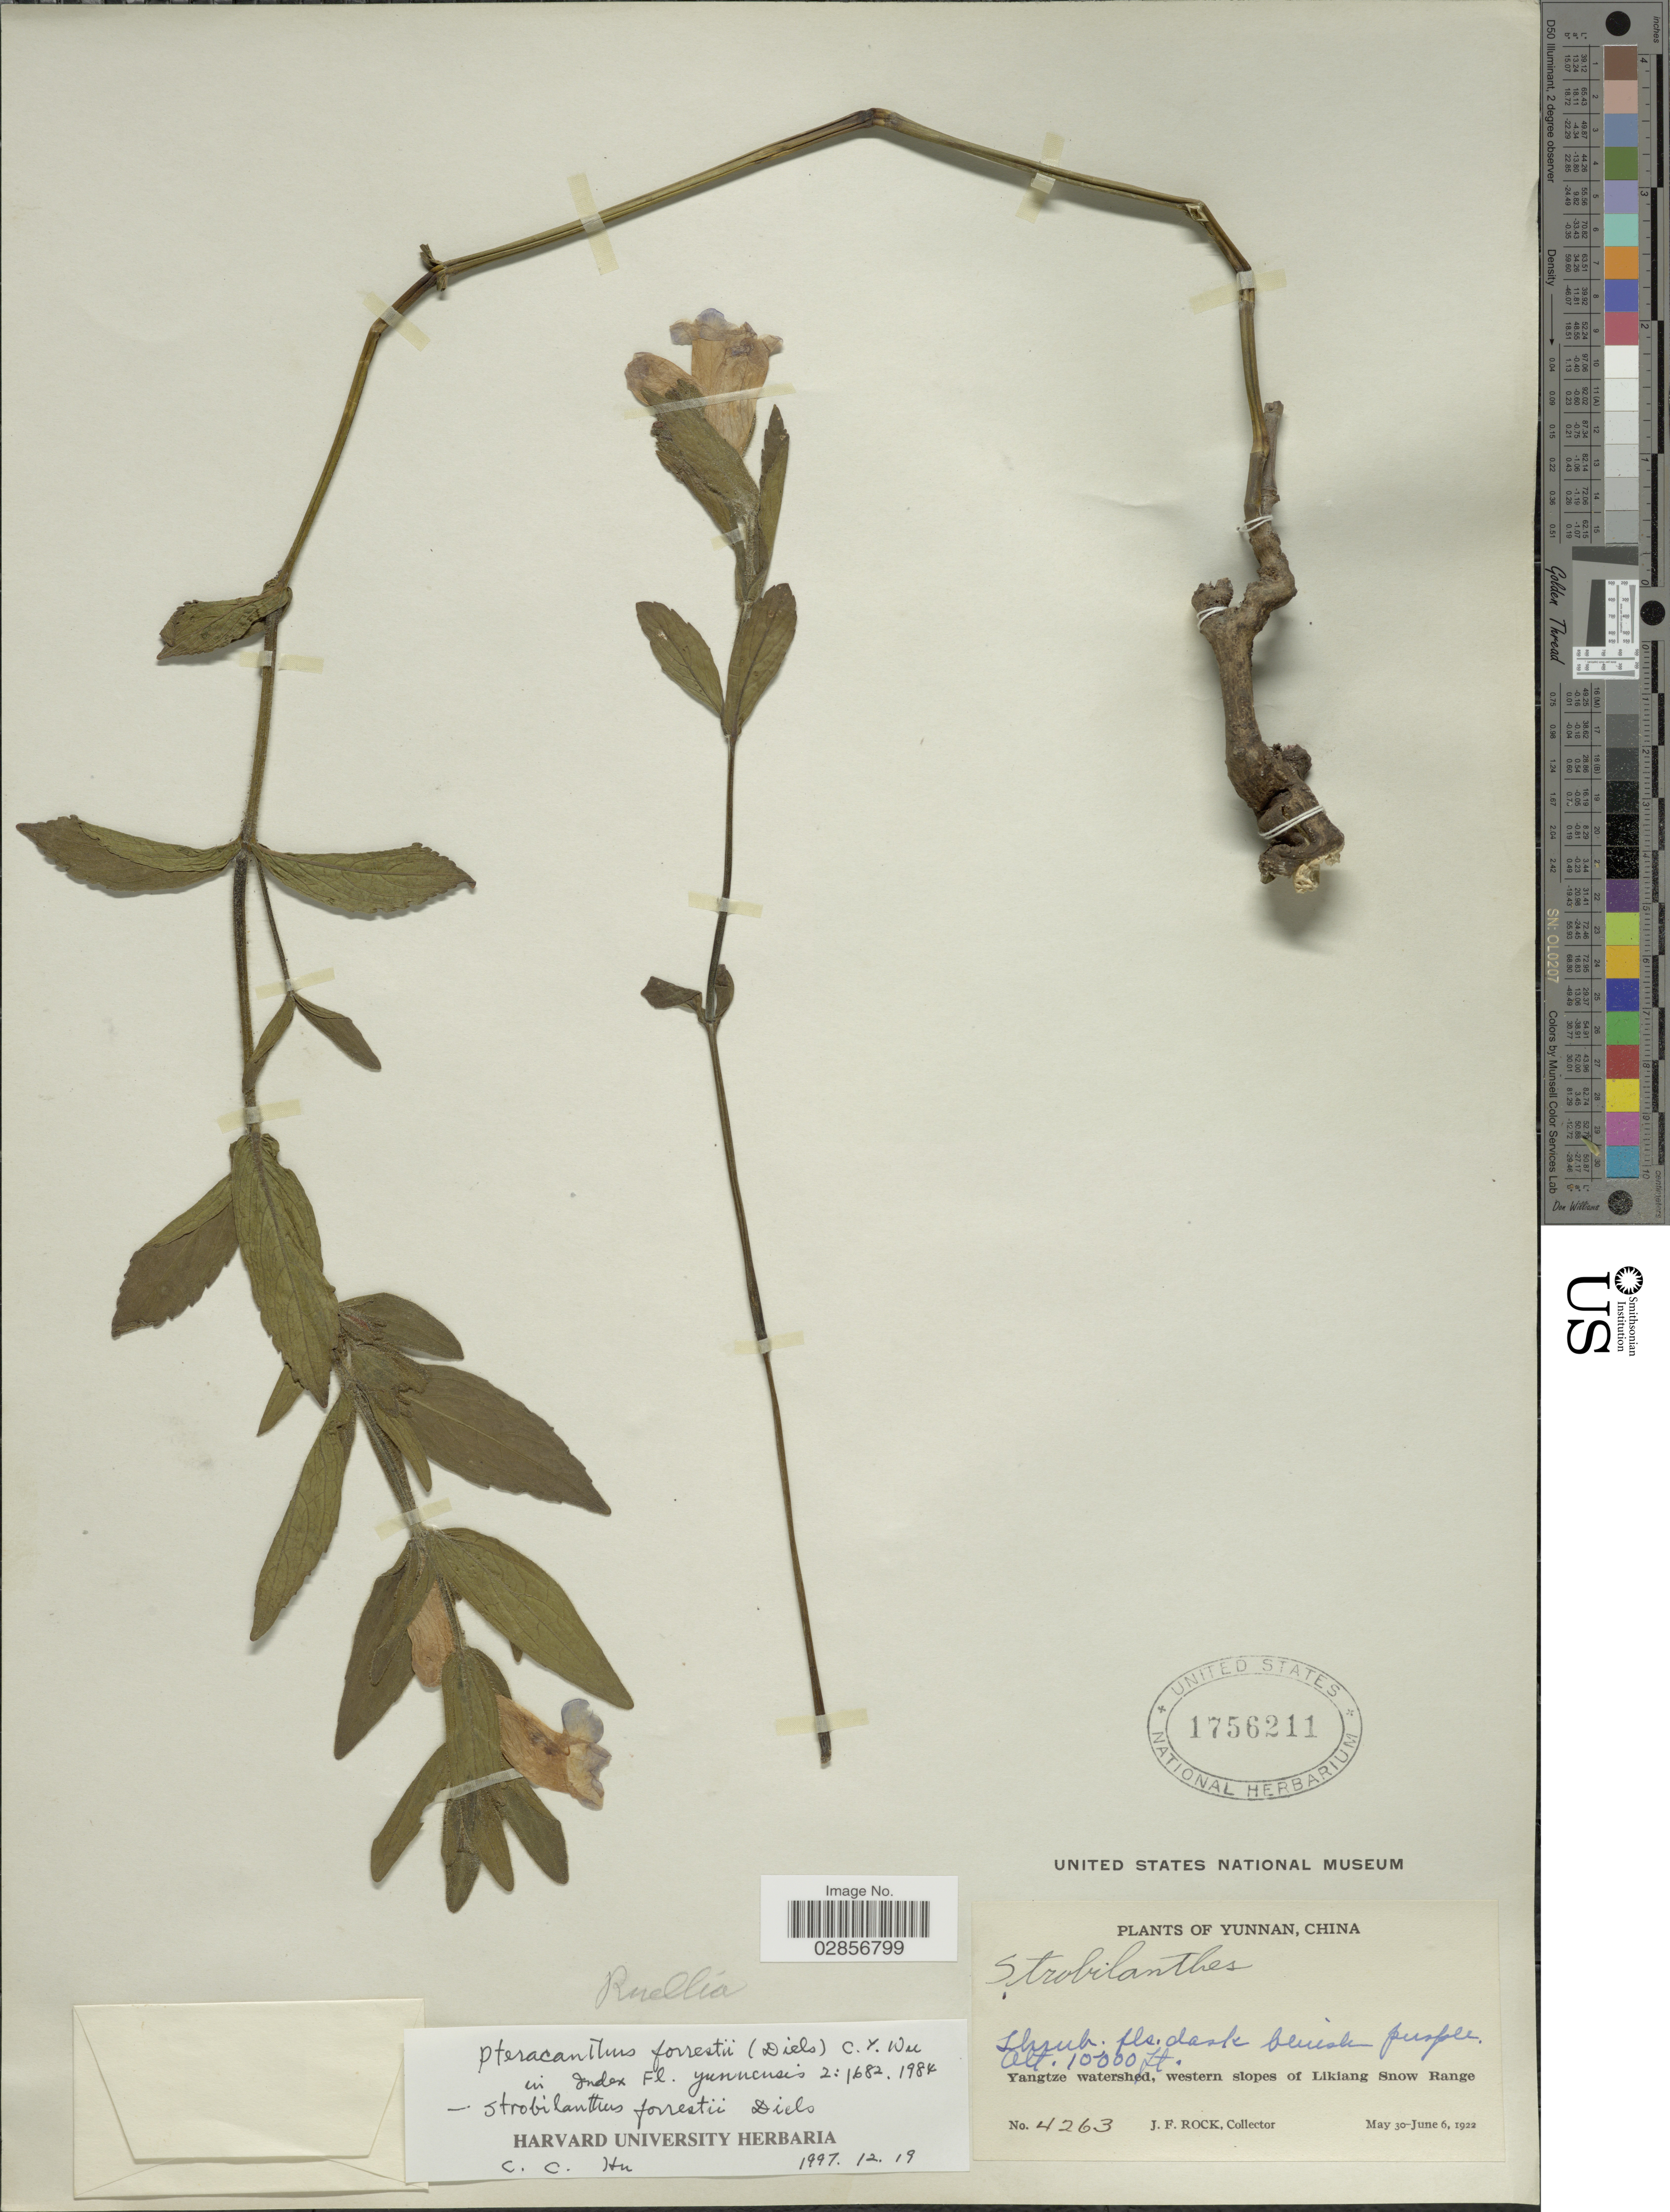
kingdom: Plantae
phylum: Tracheophyta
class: Magnoliopsida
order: Lamiales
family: Acanthaceae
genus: Pteracanthus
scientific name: Pteracanthus forrestii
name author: (Diels) H.B. Cui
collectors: J. Rock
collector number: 4263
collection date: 1922-05-30/1922-06-06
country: China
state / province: Yunnan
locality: Yangtze watershed, western slopes of Likiang Snow Range.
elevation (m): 3048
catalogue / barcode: US 1756211